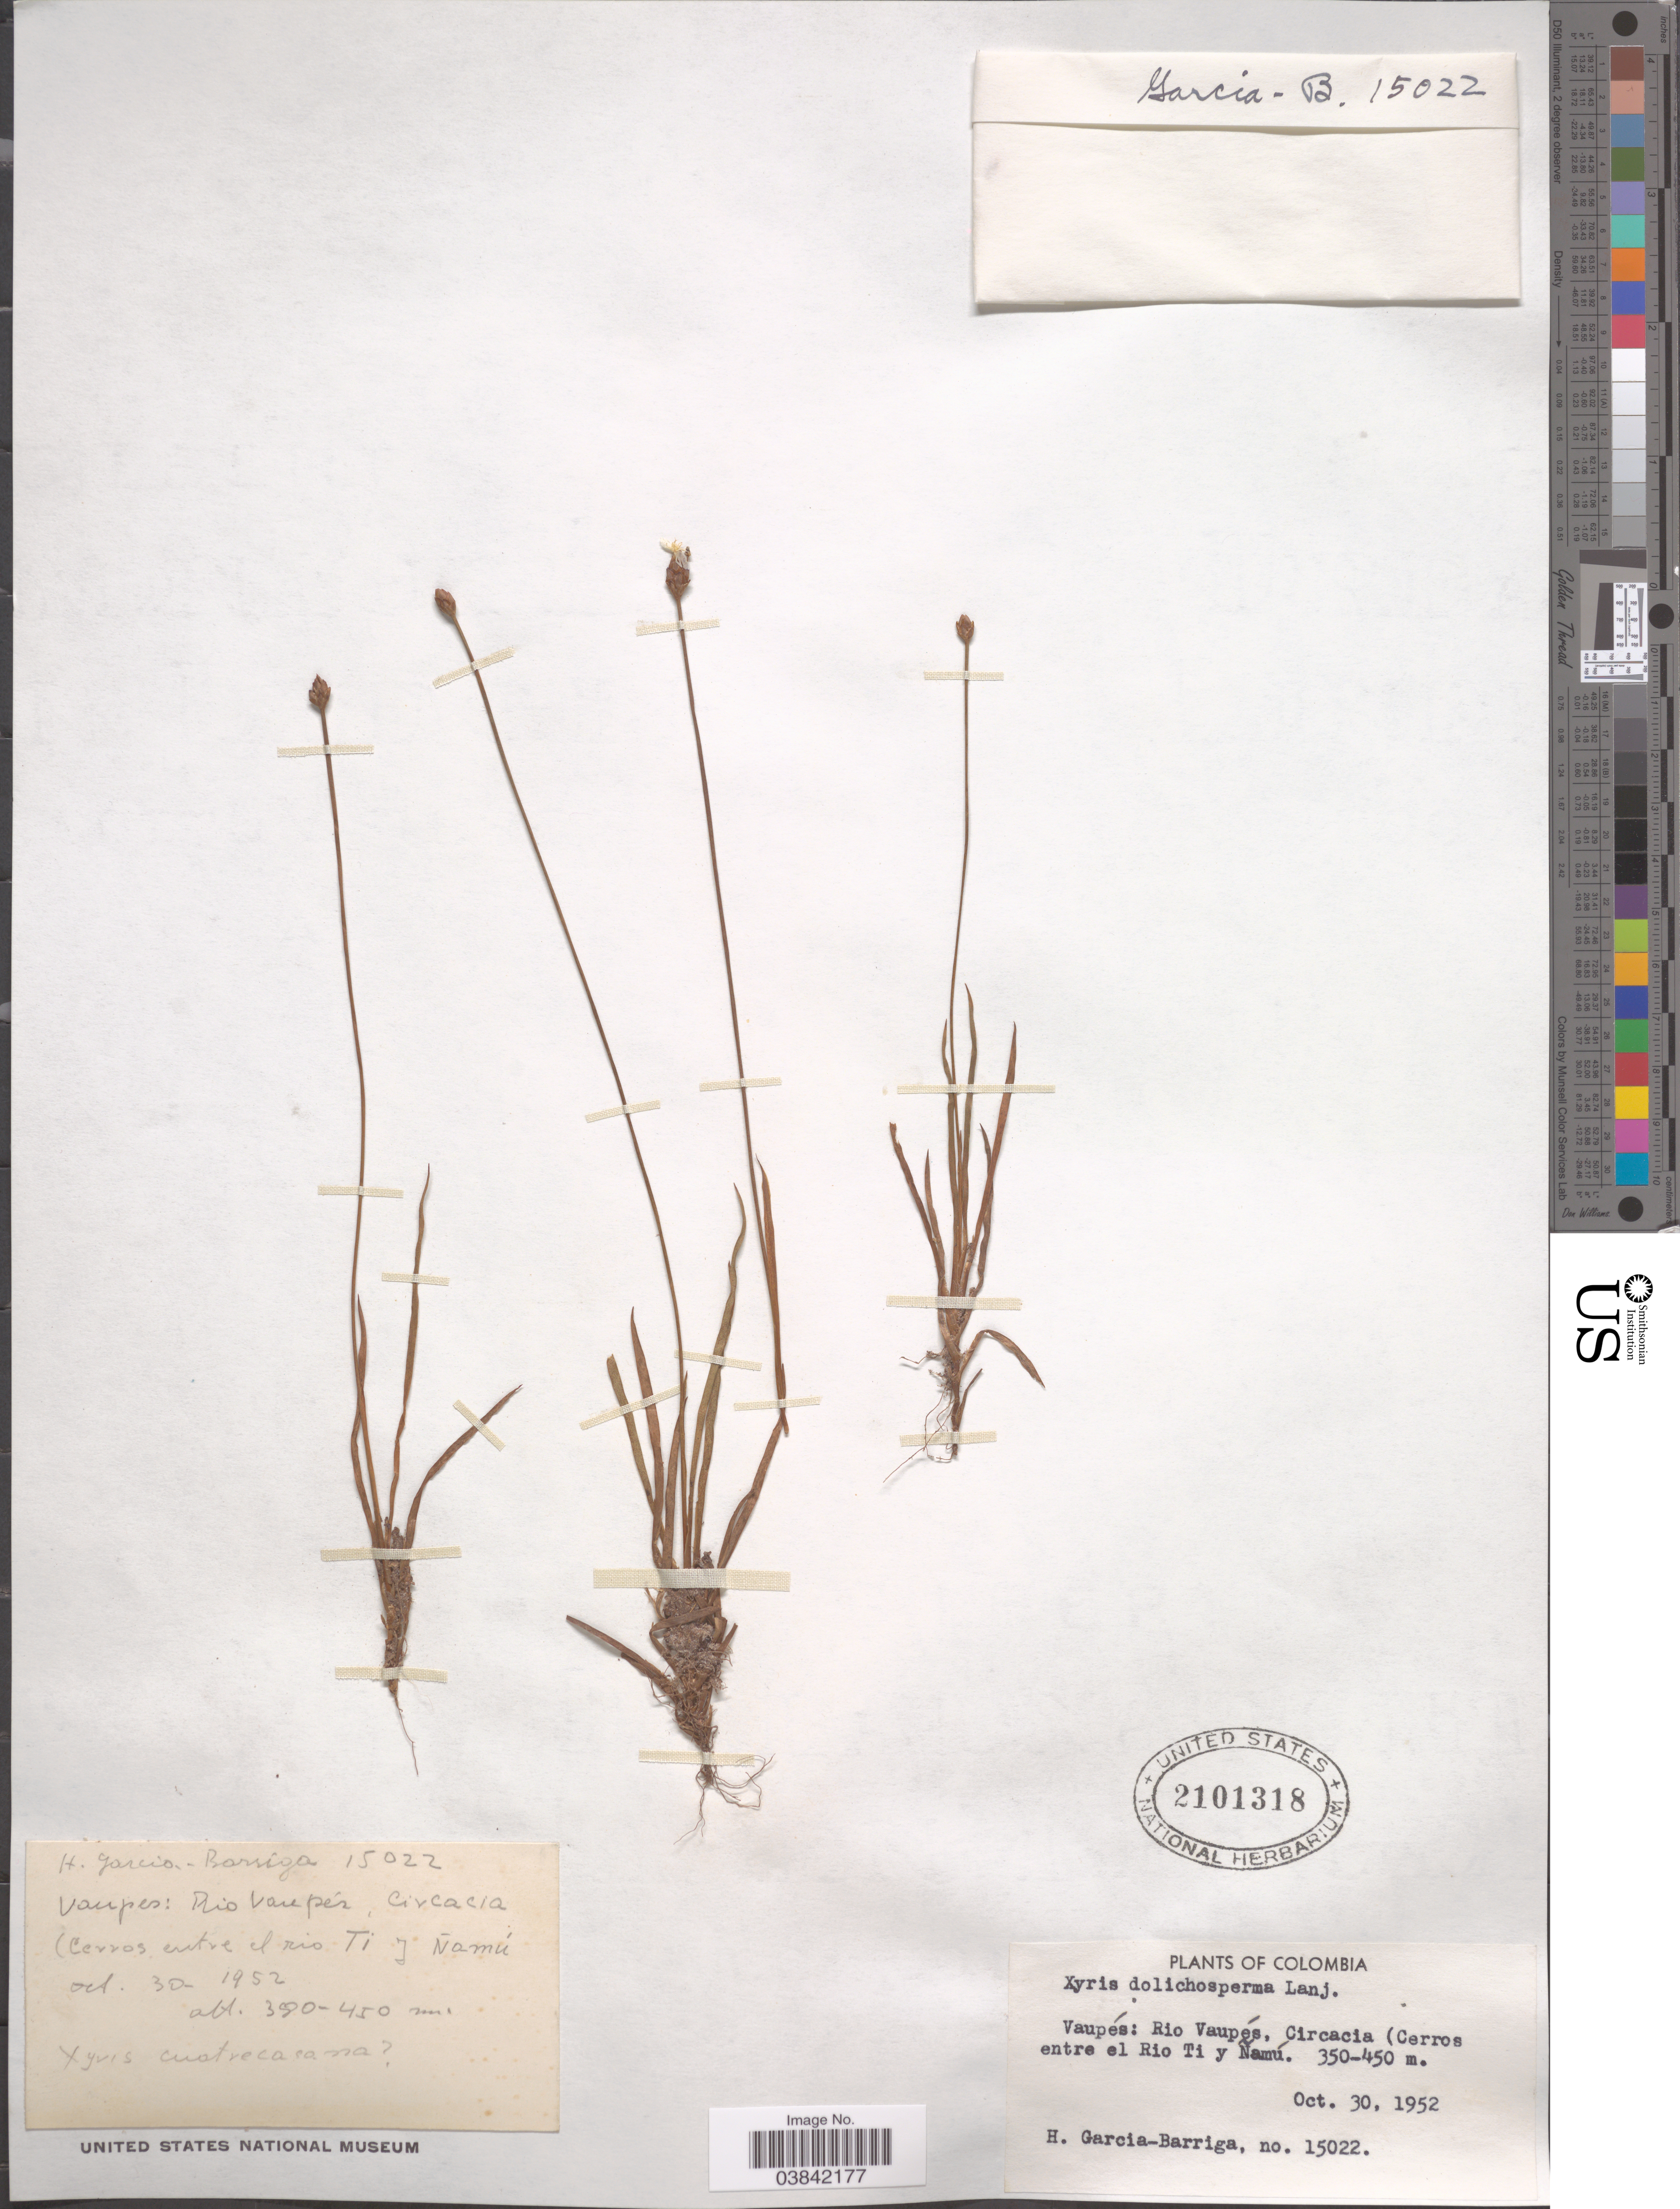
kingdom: Plantae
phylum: Tracheophyta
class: Liliopsida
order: Poales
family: Xyridaceae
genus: Xyris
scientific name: Xyris dolichosperma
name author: Lanj.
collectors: H. García Barriga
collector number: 15022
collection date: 1952-10-30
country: Colombia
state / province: Vaupés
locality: Rio Vaupés, Circacia (Cerros entre el Rio Ti y Ñamú.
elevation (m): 350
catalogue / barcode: US 2101318